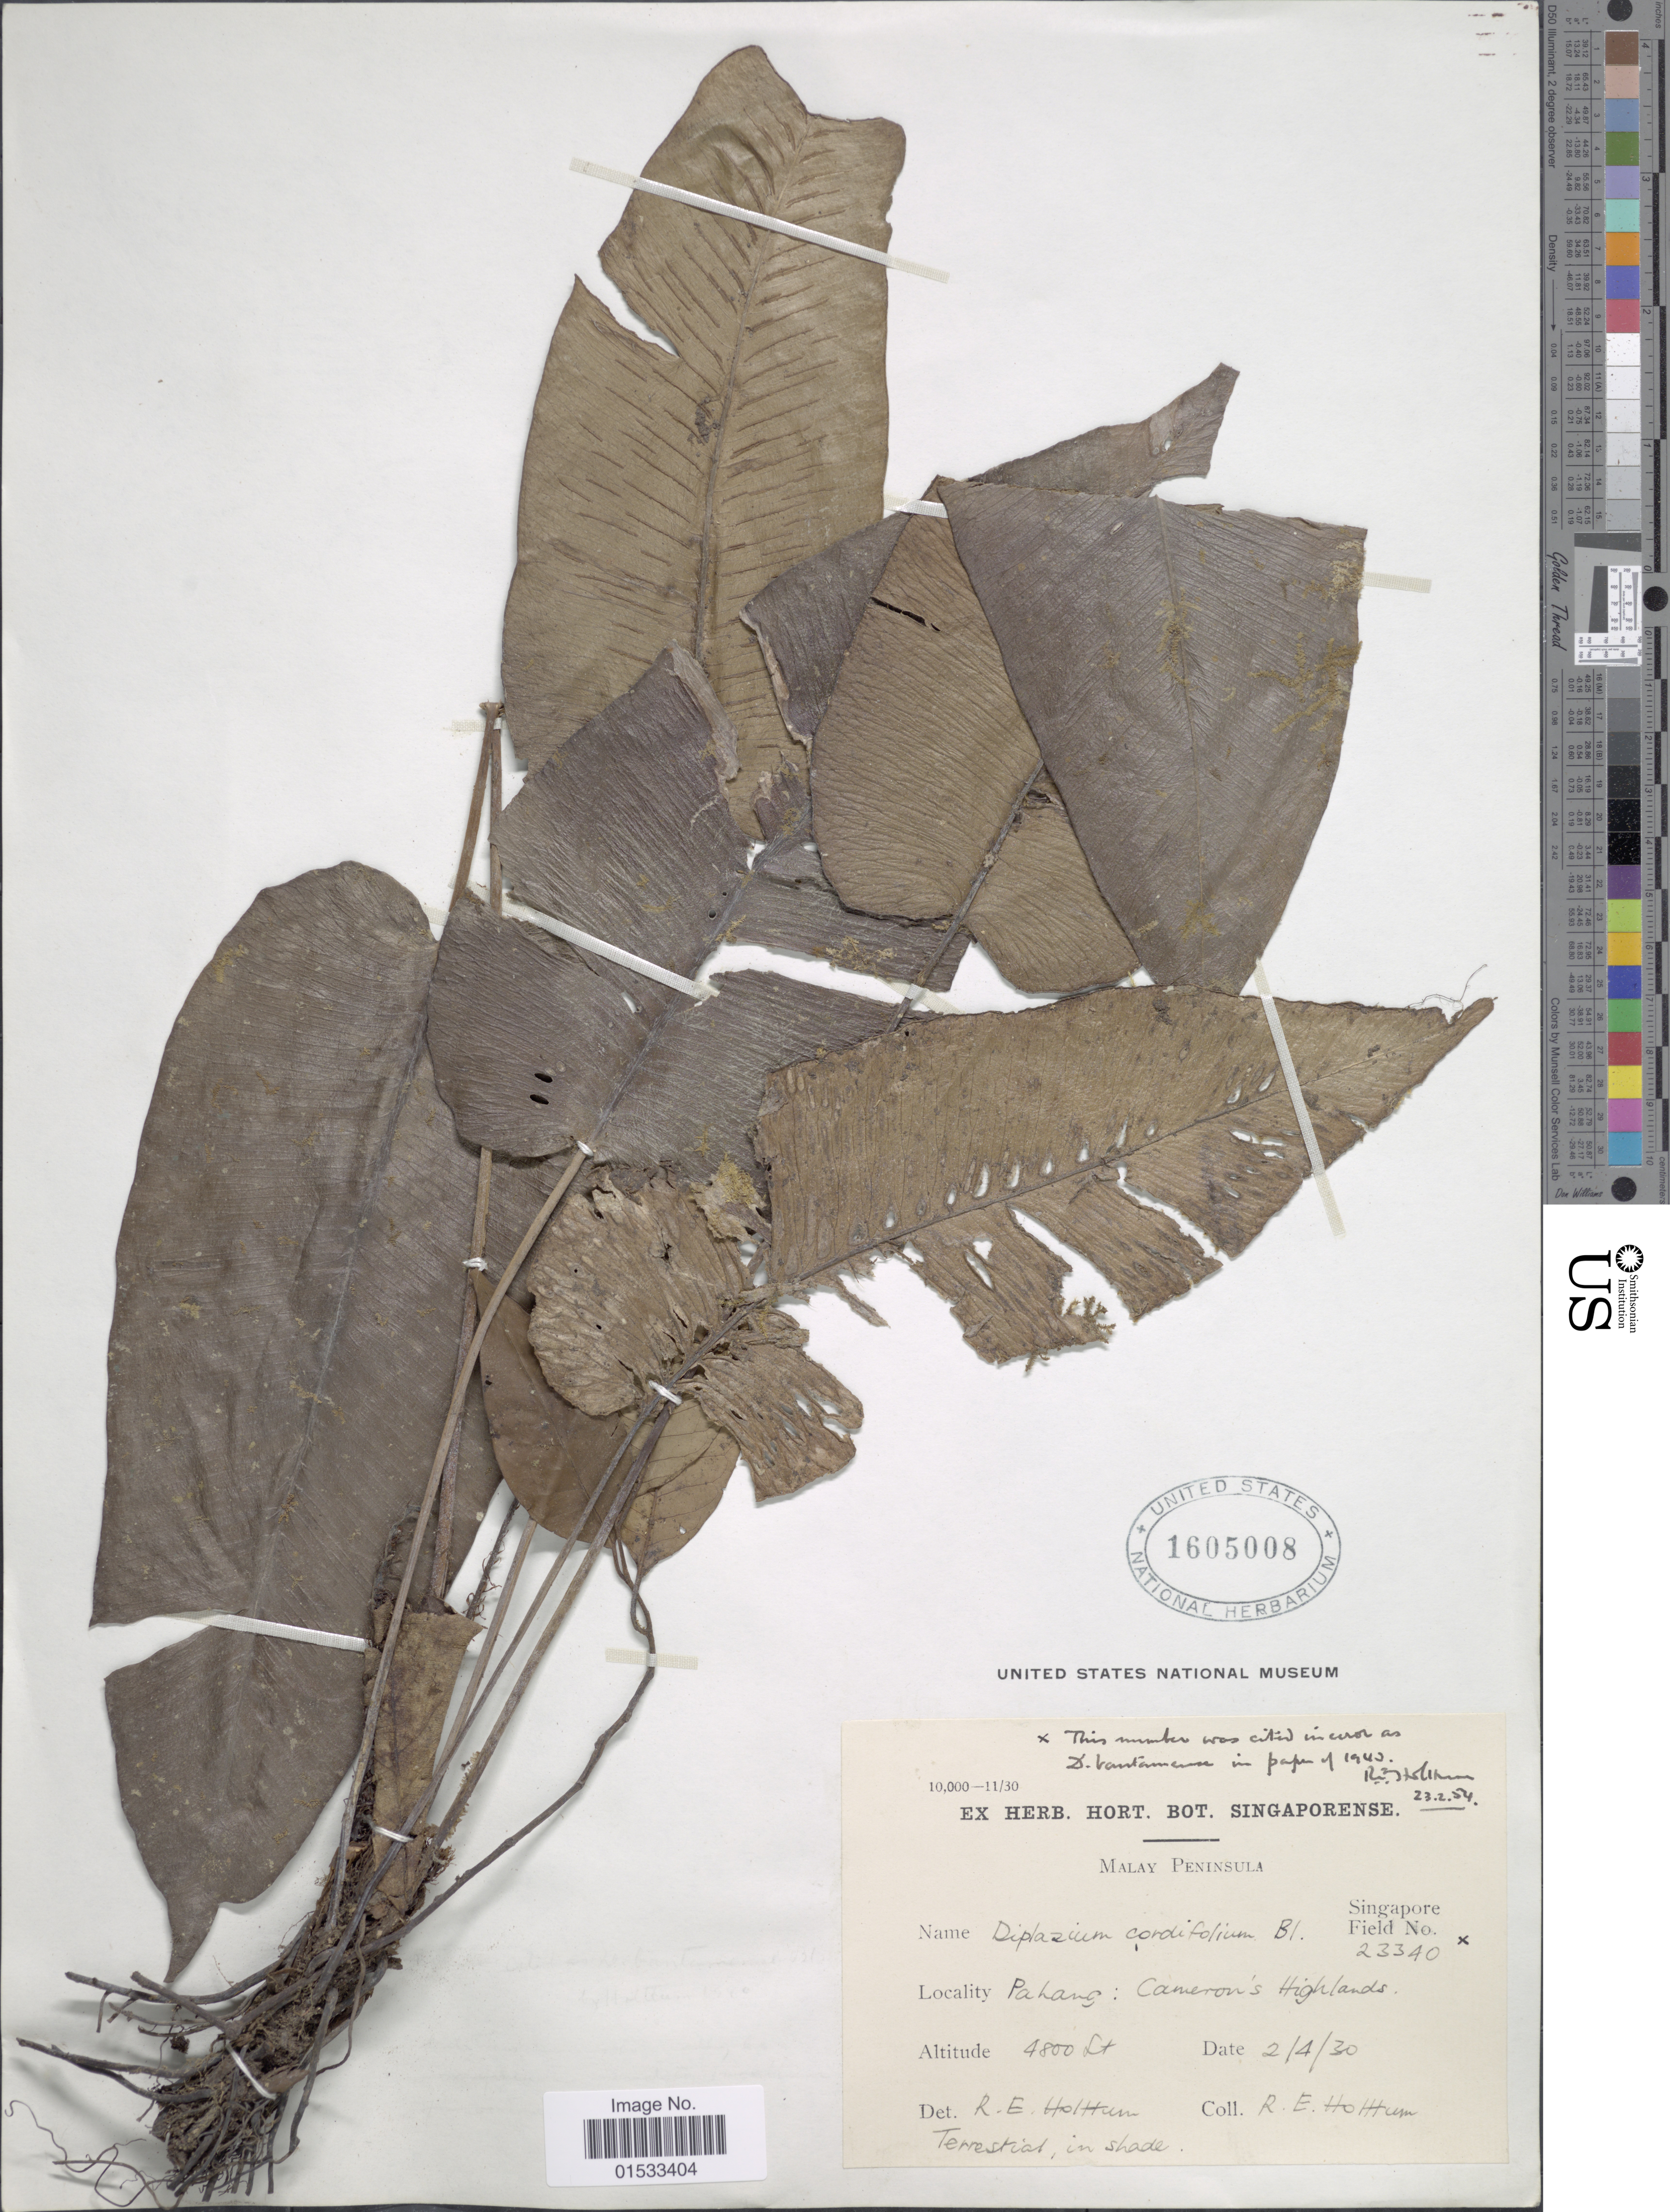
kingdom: Plantae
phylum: Tracheophyta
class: Polypodiopsida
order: Polypodiales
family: Athyriaceae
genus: Diplazium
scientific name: Diplazium cordifolium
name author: Blume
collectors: R. Holhum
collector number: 23340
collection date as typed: Transcribed d/m/y: 2/4/30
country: Malaysia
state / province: Pahang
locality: Malay Peninsula, Cameron's Highlands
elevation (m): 1463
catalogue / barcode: US 1605008